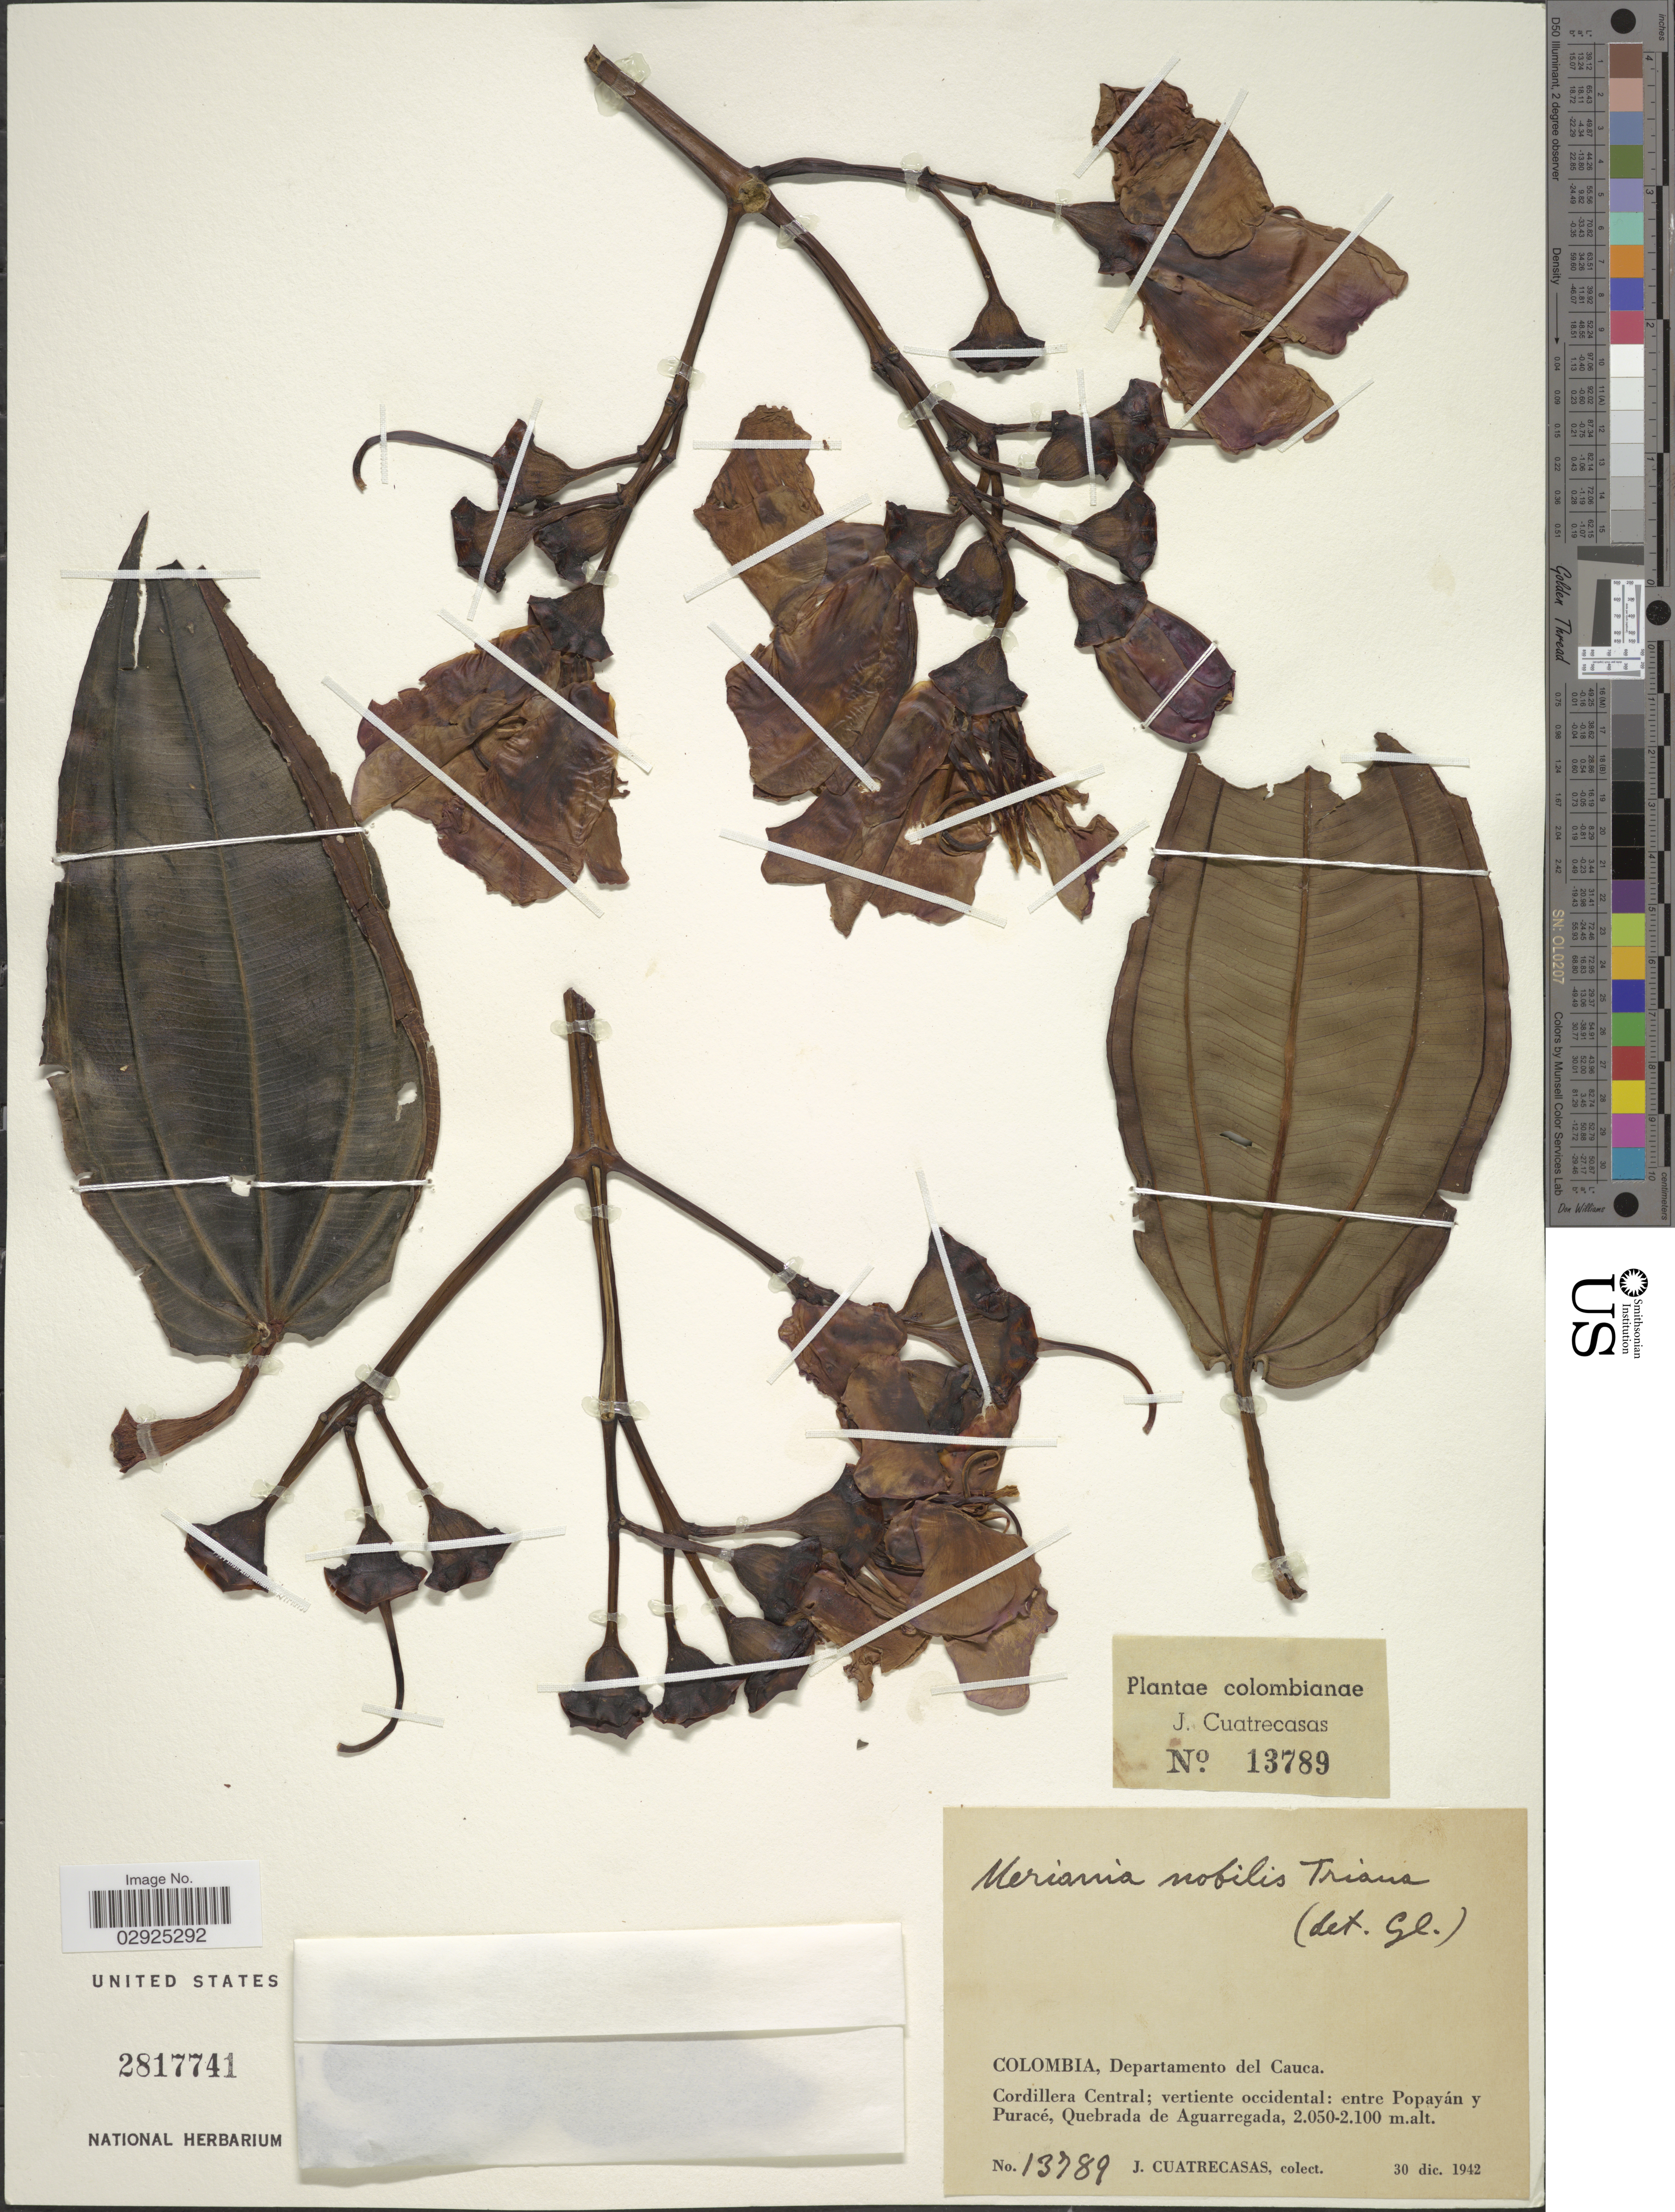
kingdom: Plantae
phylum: Tracheophyta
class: Magnoliopsida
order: Myrtales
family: Melastomataceae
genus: Meriania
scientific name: Meriania nobilis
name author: Triana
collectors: J. Cuatrecasas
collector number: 13789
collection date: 1942-12-30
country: Colombia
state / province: Cauca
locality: Departamento del Cauca, Cordillera Central: vertiente occidental: entre Popayán y Puracé, Quebrada de Aguarregada.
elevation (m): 2050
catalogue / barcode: US 2817741